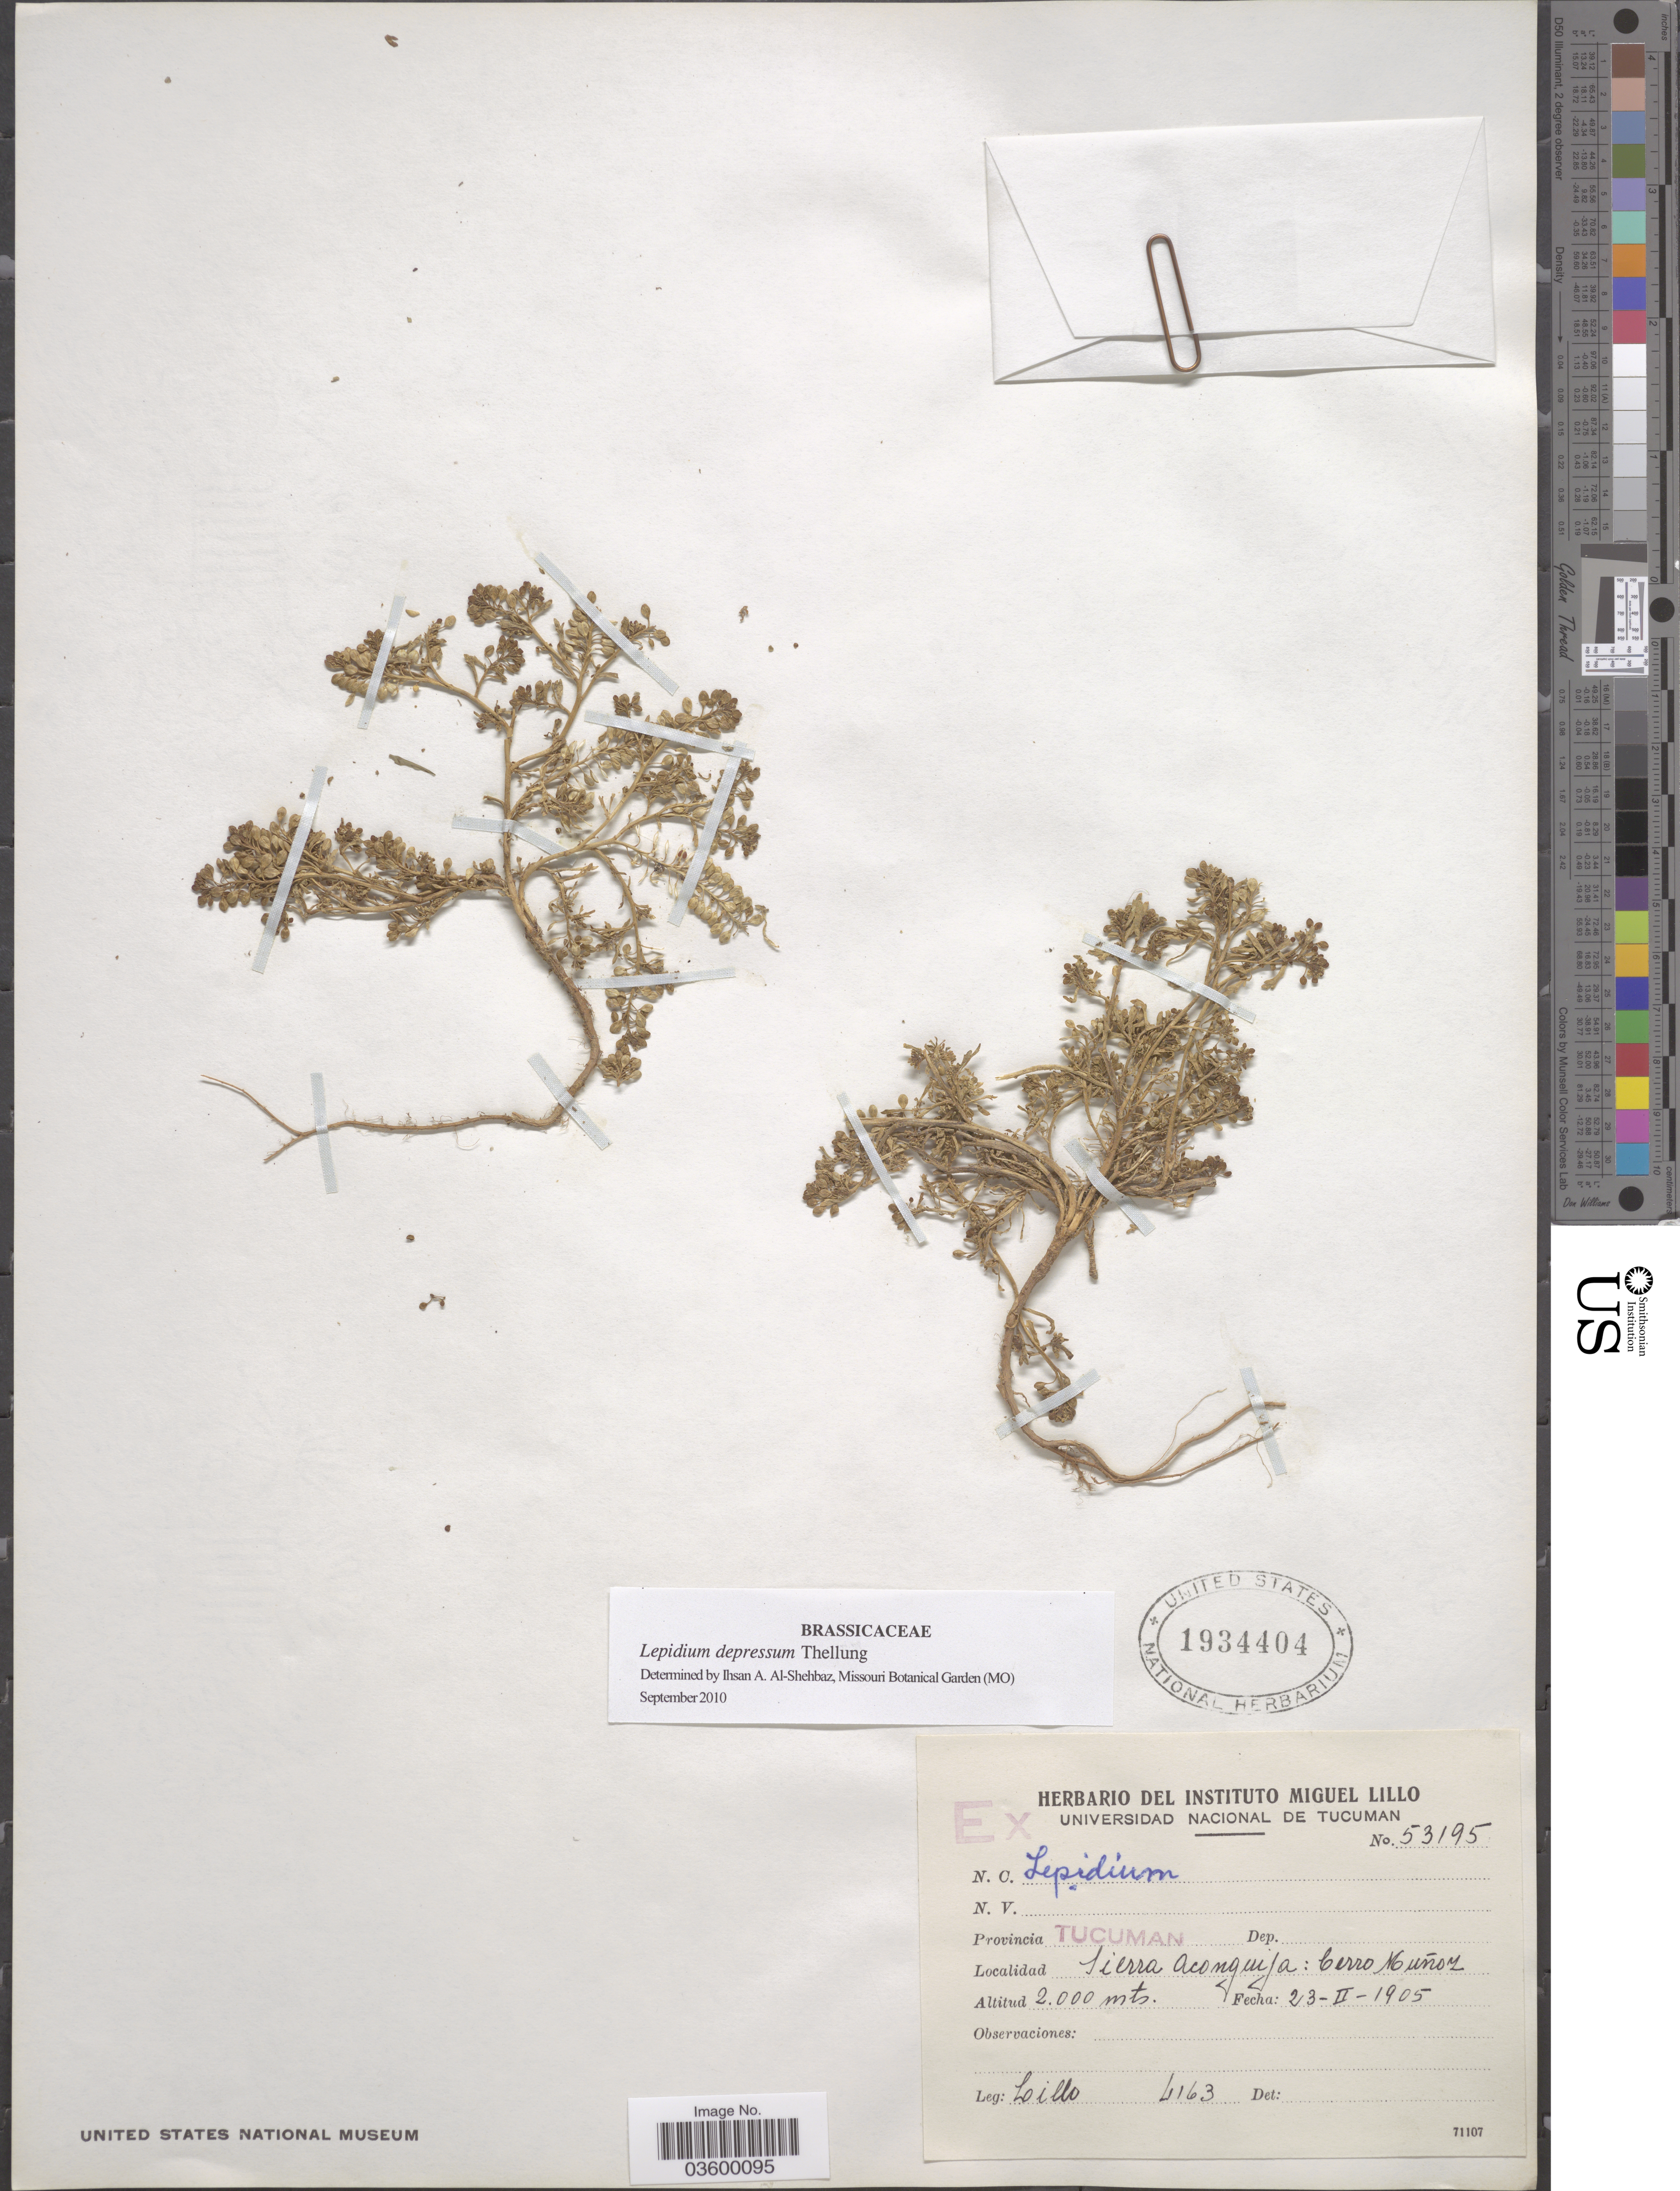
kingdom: Plantae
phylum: Tracheophyta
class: Magnoliopsida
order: Brassicales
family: Brassicaceae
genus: Lepidium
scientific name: Lepidium depressum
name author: Thell.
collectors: M. Lillo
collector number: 4163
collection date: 1905-02-23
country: Argentina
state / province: Tucuman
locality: Sierra Aconguija: Cerro Muñoz.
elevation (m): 2000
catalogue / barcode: US 1934404